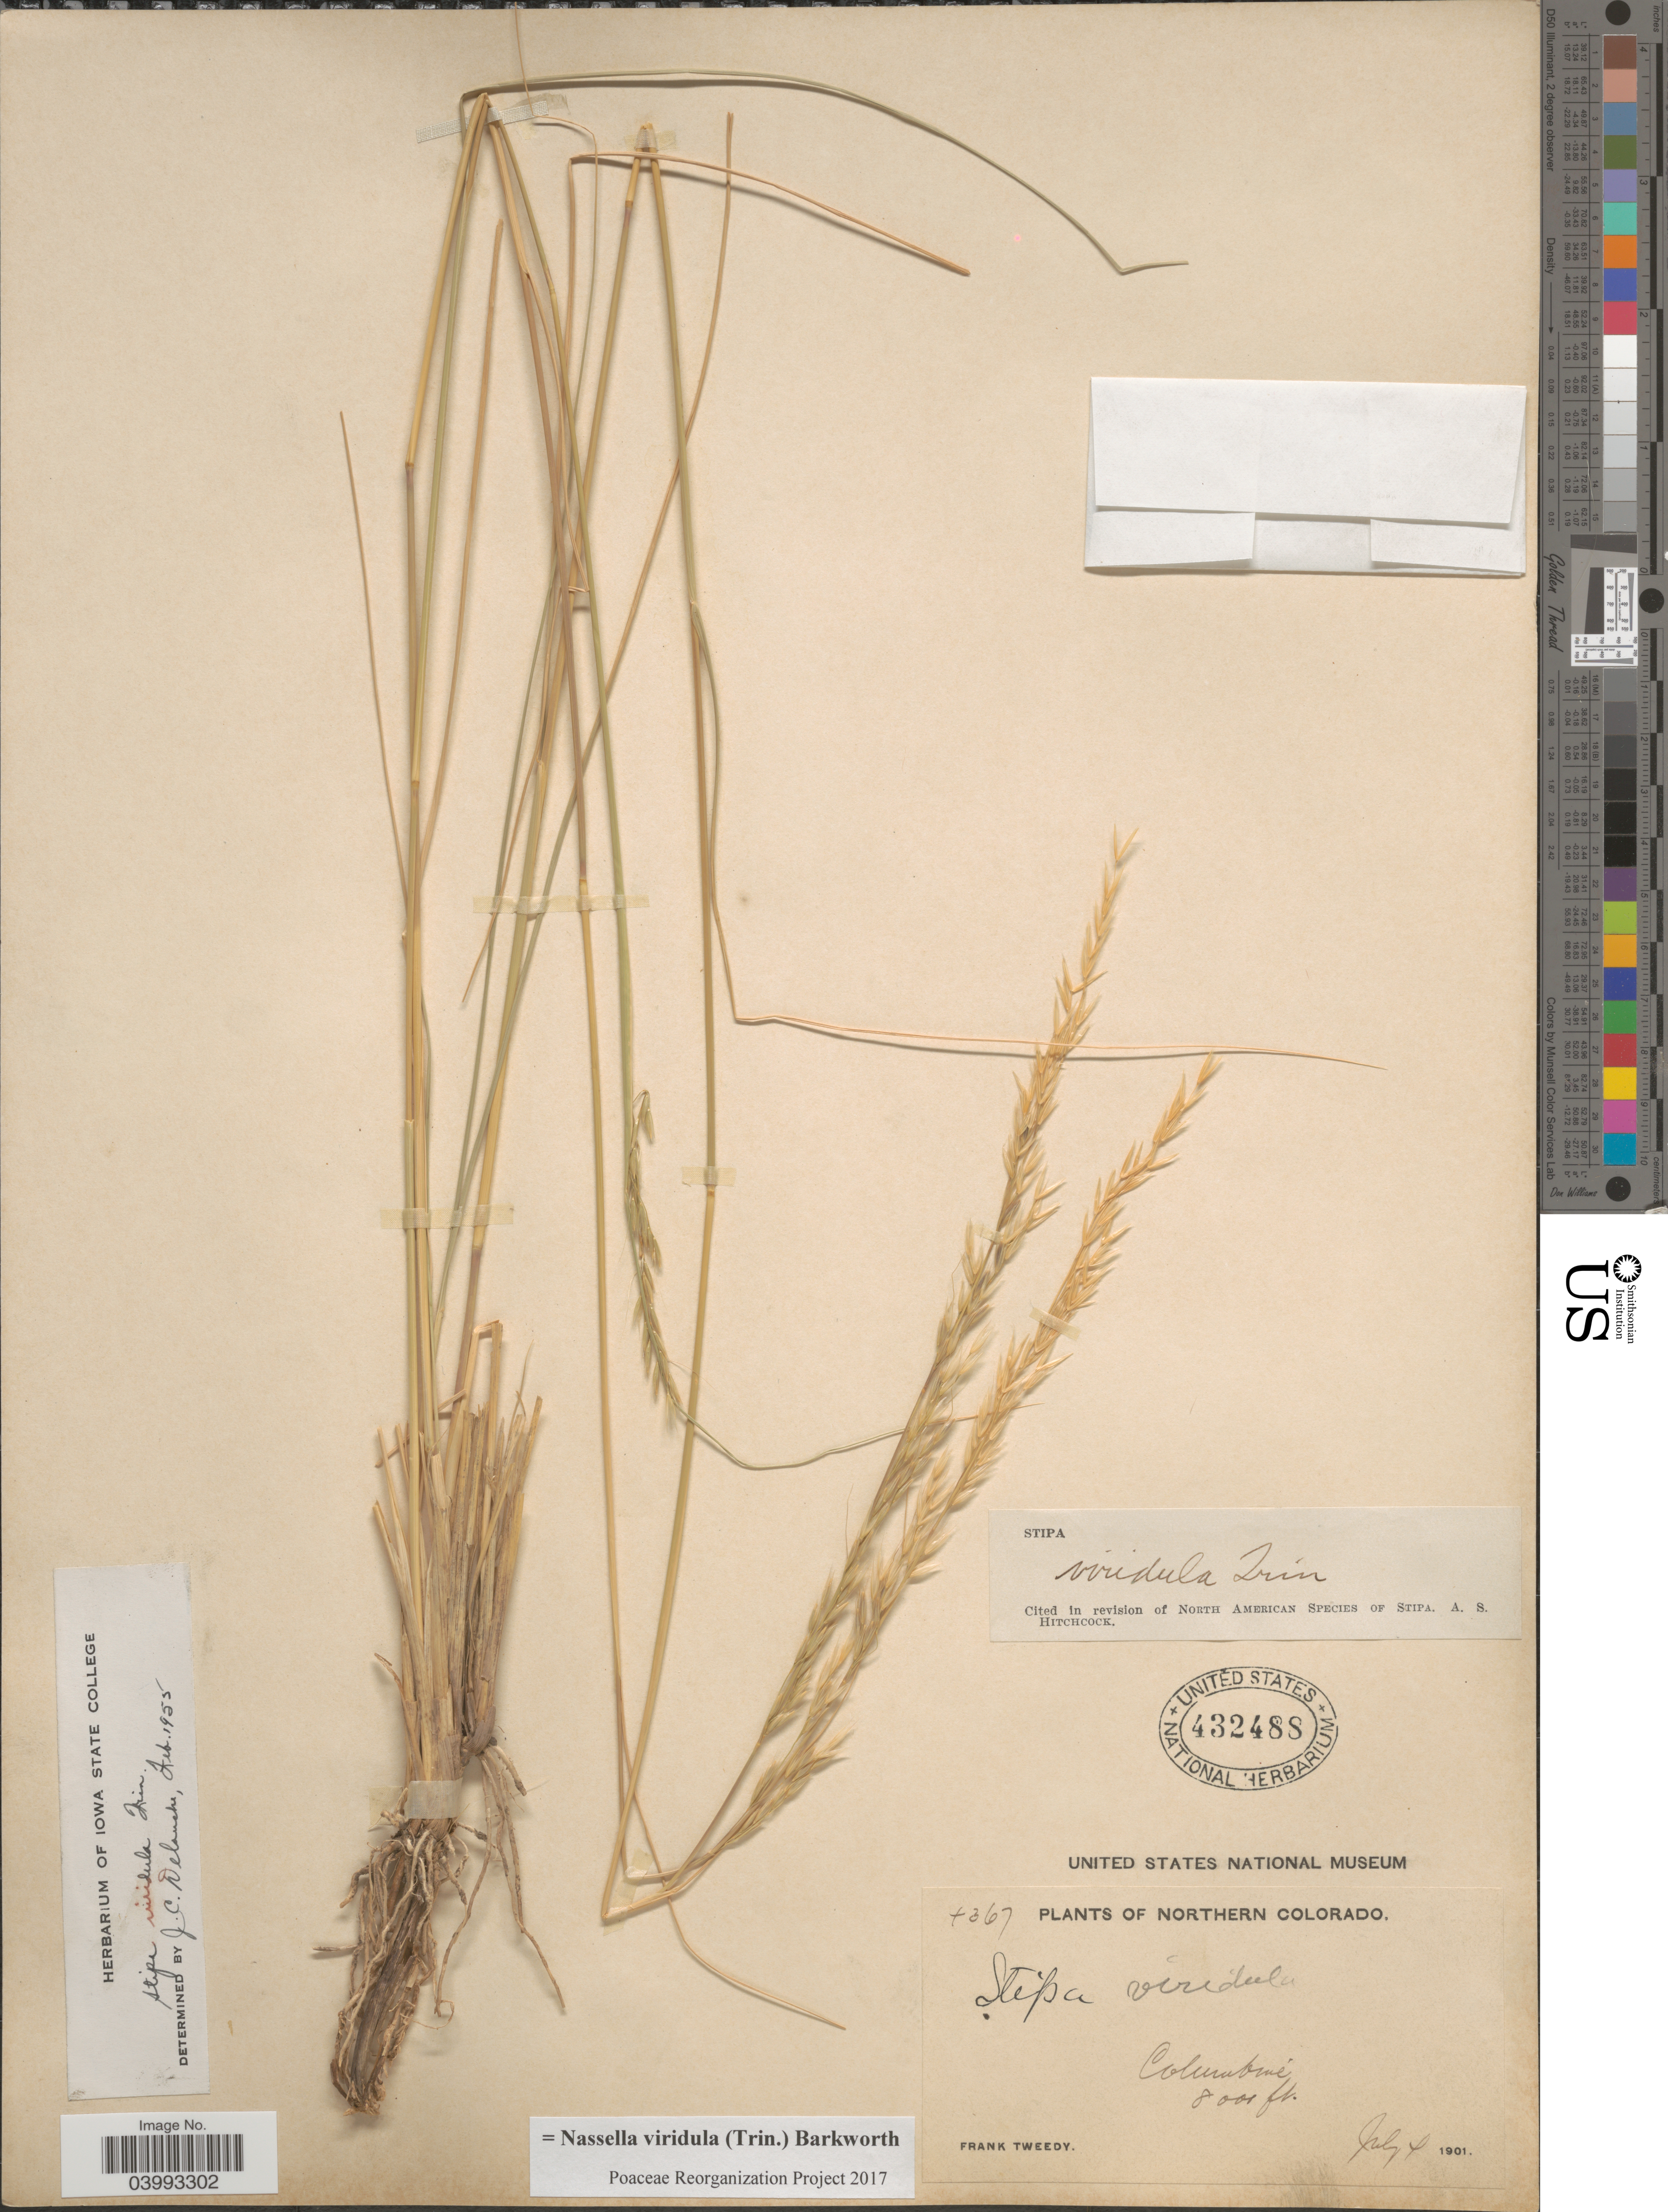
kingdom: Plantae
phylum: Tracheophyta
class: Liliopsida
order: Poales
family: Poaceae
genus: Nassella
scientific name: Nassella viridula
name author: (Trin.) Barkworth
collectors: F. Tweedy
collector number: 4367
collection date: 1901-07-04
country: United States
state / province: Colorado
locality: Northern Colorado. Columbine.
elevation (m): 2438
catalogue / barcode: US 432488